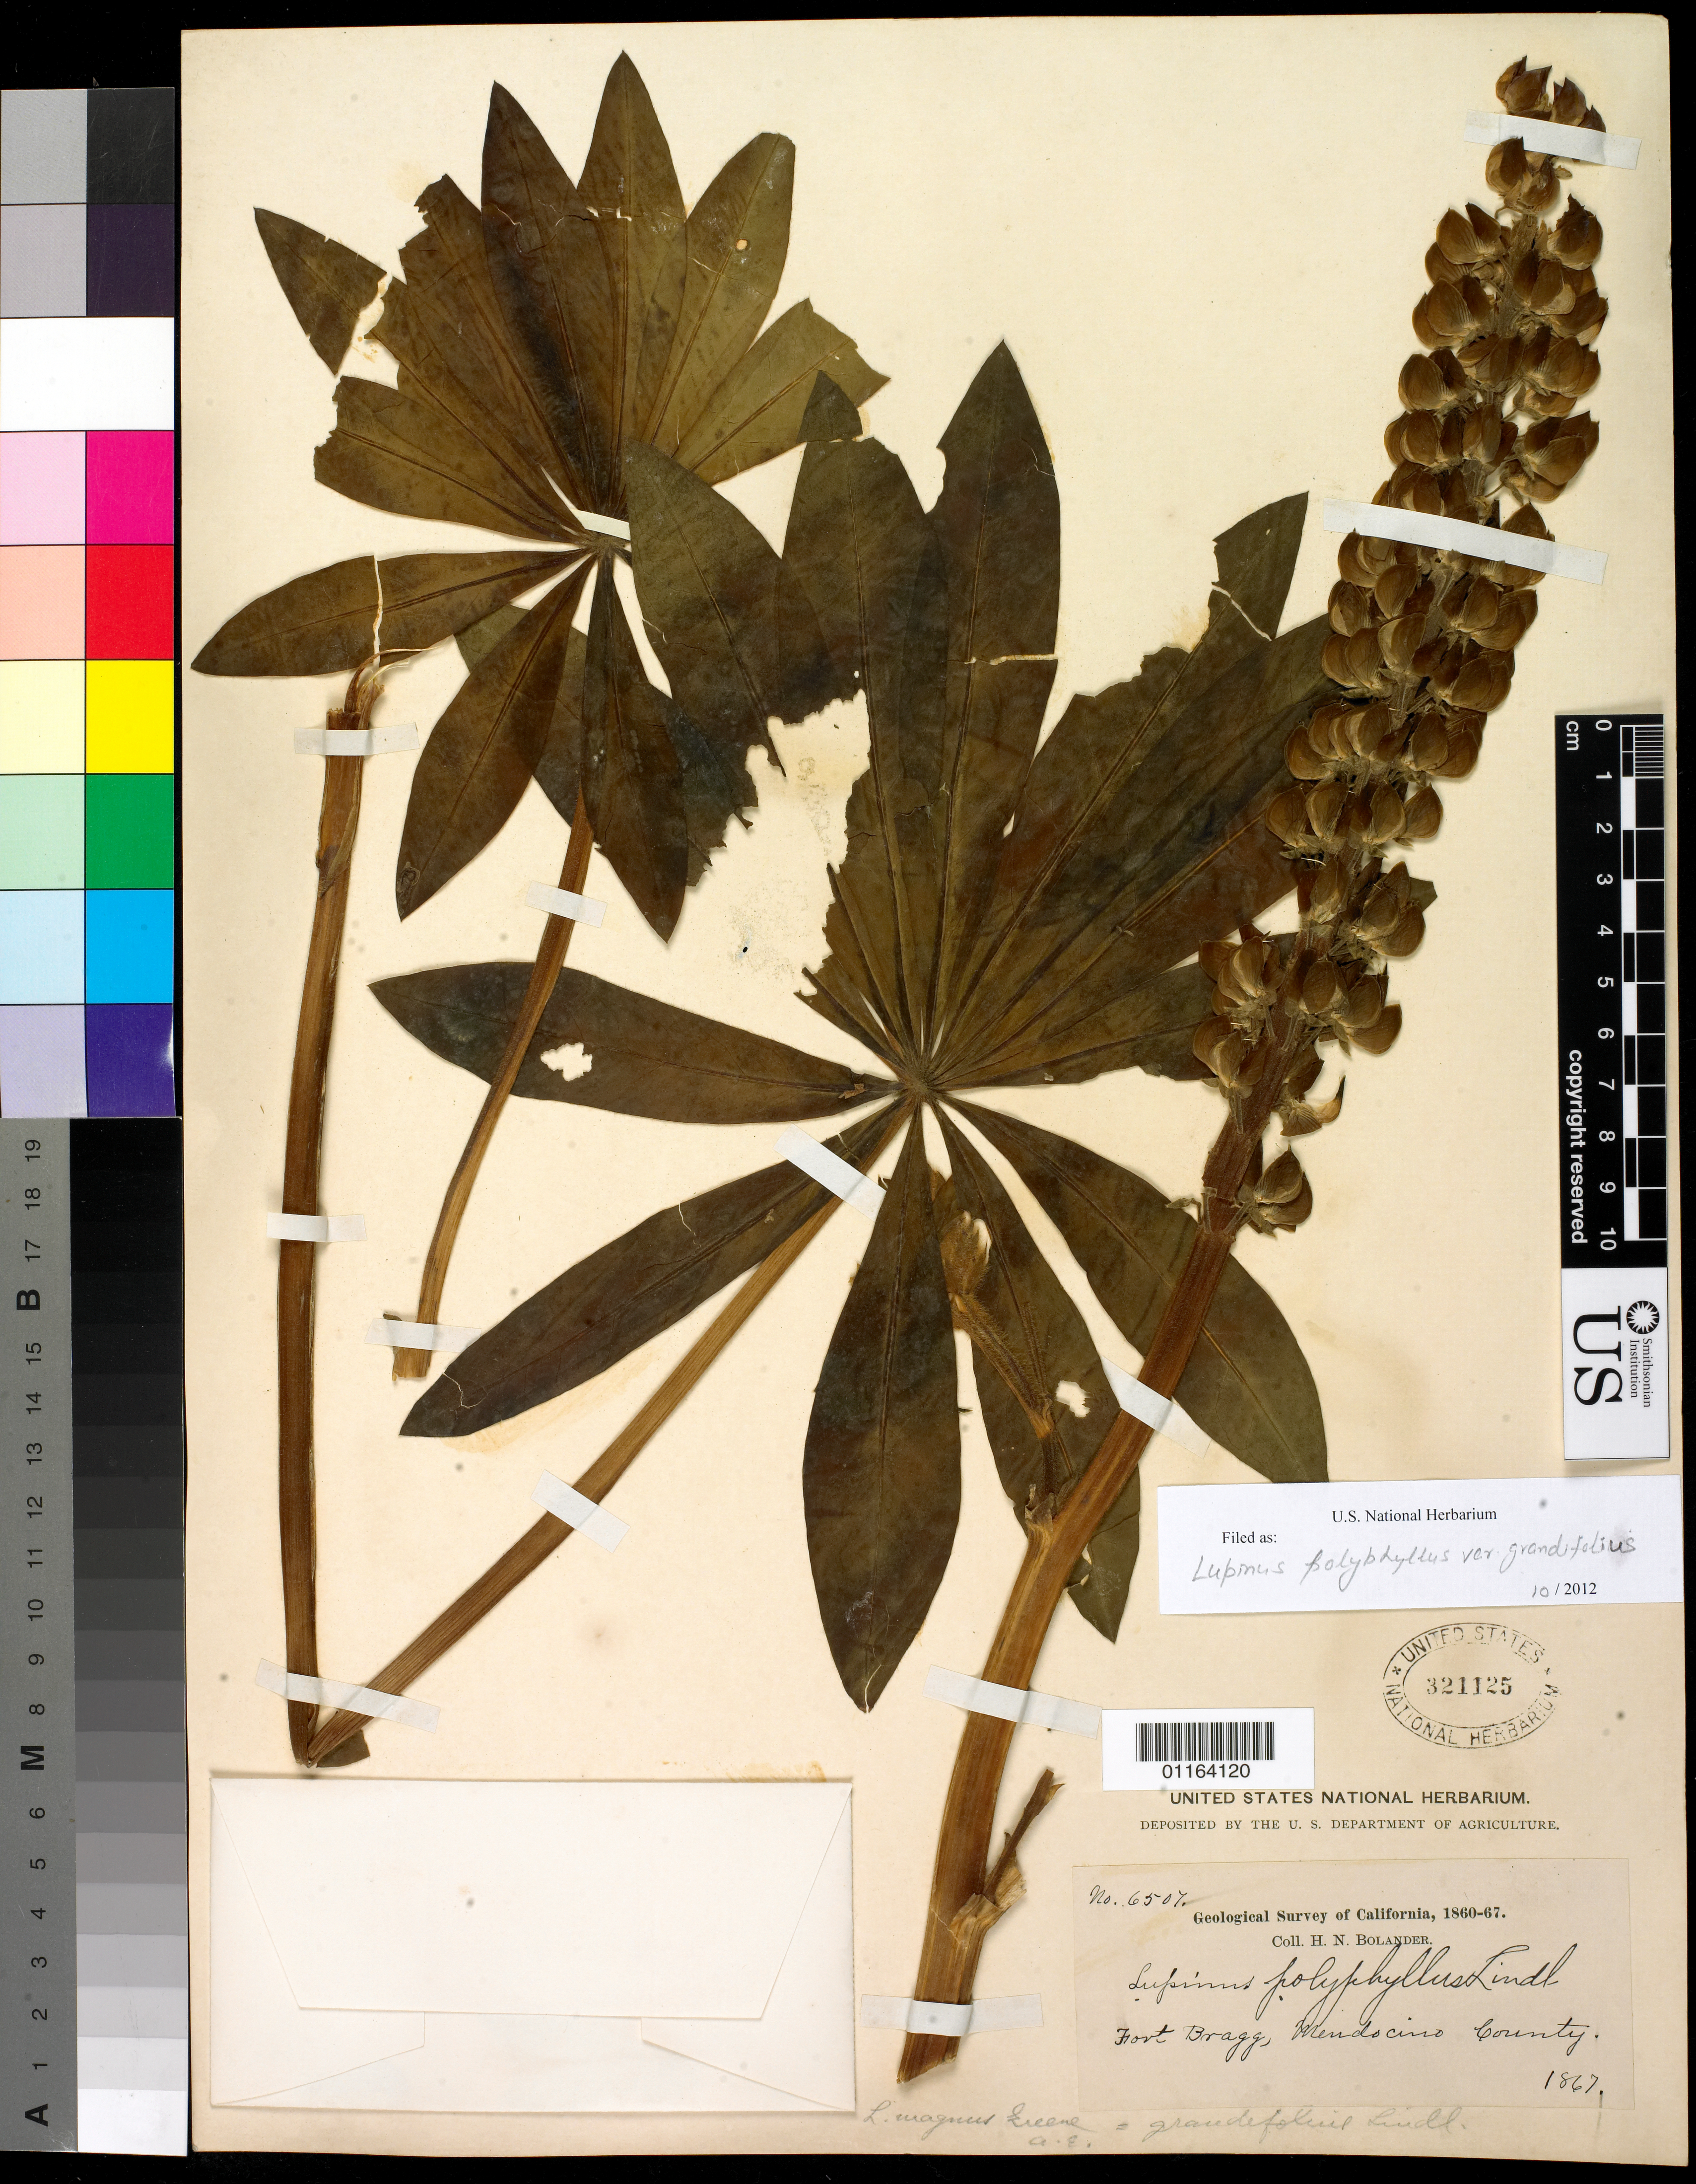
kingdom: Plantae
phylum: Tracheophyta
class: Magnoliopsida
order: Fabales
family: Fabaceae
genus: Lupinus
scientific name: Lupinus polyphyllus var. grandifolius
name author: (Lindl. ex J. Agardh) Torr. & A. Gray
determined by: Strong, Mark T., (BOT), Smithsonian Institution - National Museum of Natural History (UNITED STATES)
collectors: H. Bolander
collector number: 6507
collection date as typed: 1867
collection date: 1867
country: United States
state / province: California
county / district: Mendocino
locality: Fort Bragg.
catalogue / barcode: US 321125